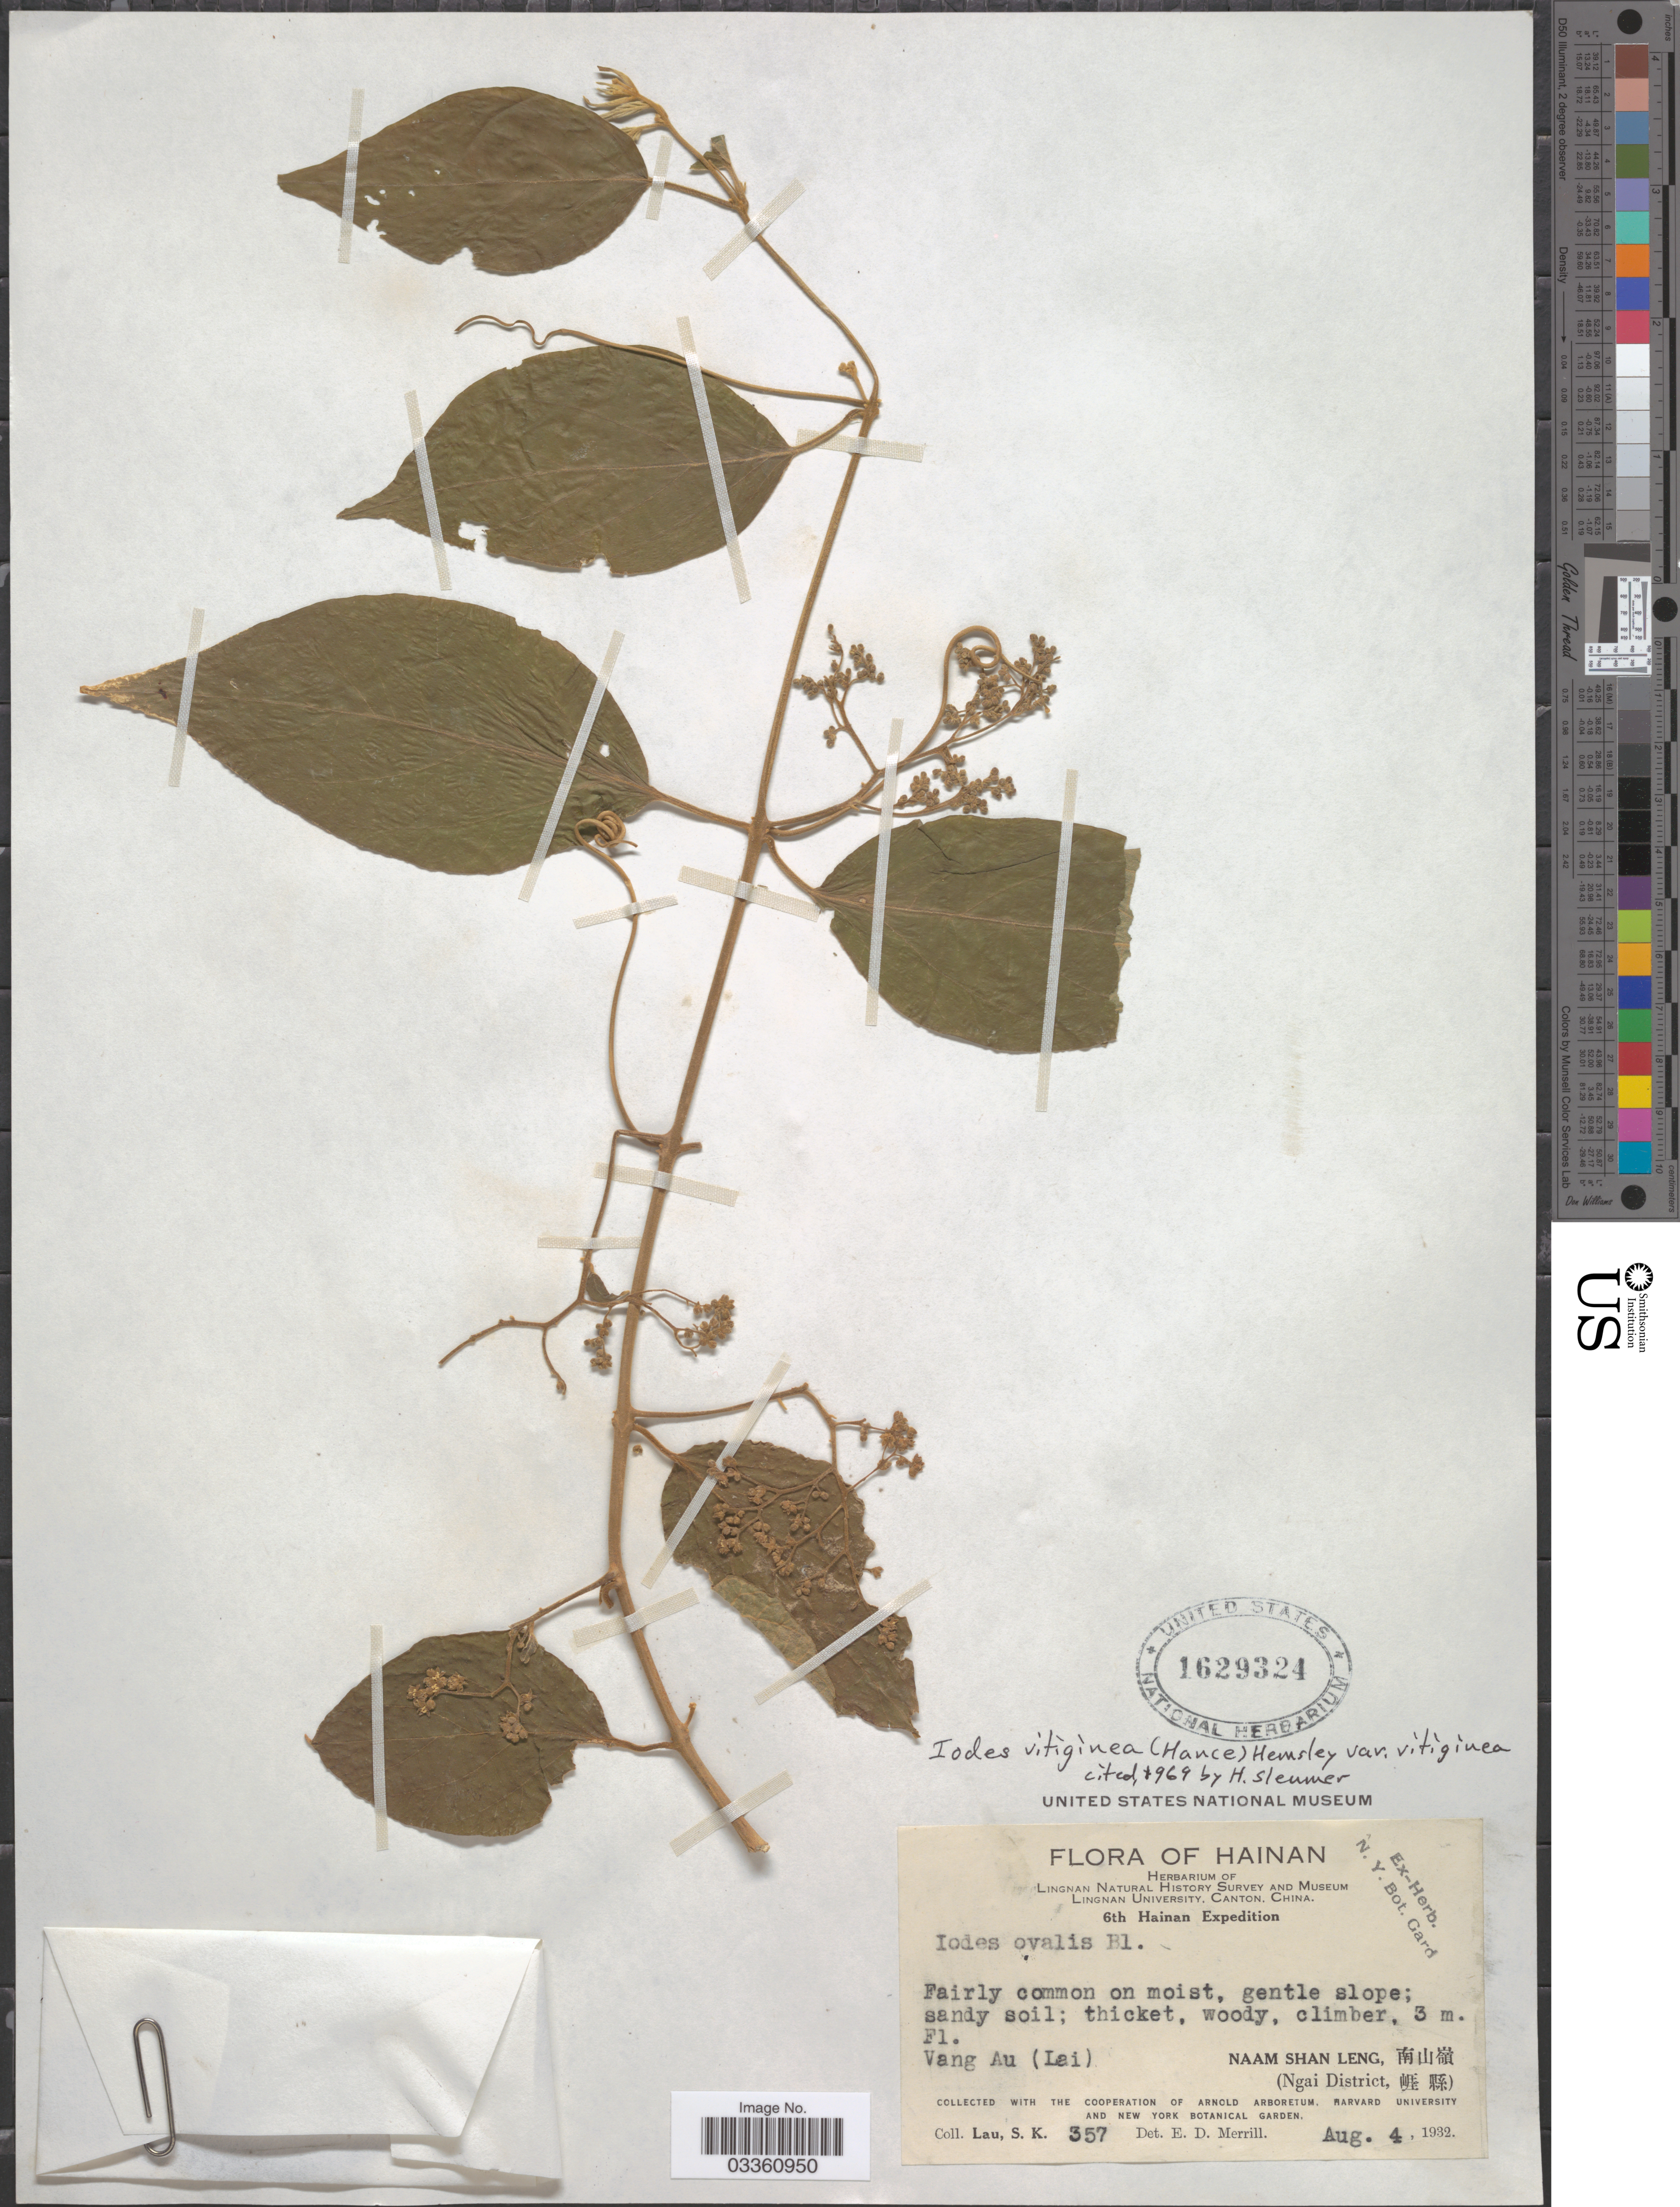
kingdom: Plantae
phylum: Tracheophyta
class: Magnoliopsida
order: Icacinales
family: Icacinaceae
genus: Iodes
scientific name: Iodes vitiginea var. vitiginea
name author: (Hance) Hance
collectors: S. K. Lau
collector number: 357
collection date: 1932-08-04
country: China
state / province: Hainan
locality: Vang Au (Lei). [unsure placement] Naam Shan Leng. (Ngai District).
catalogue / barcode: US 1629324